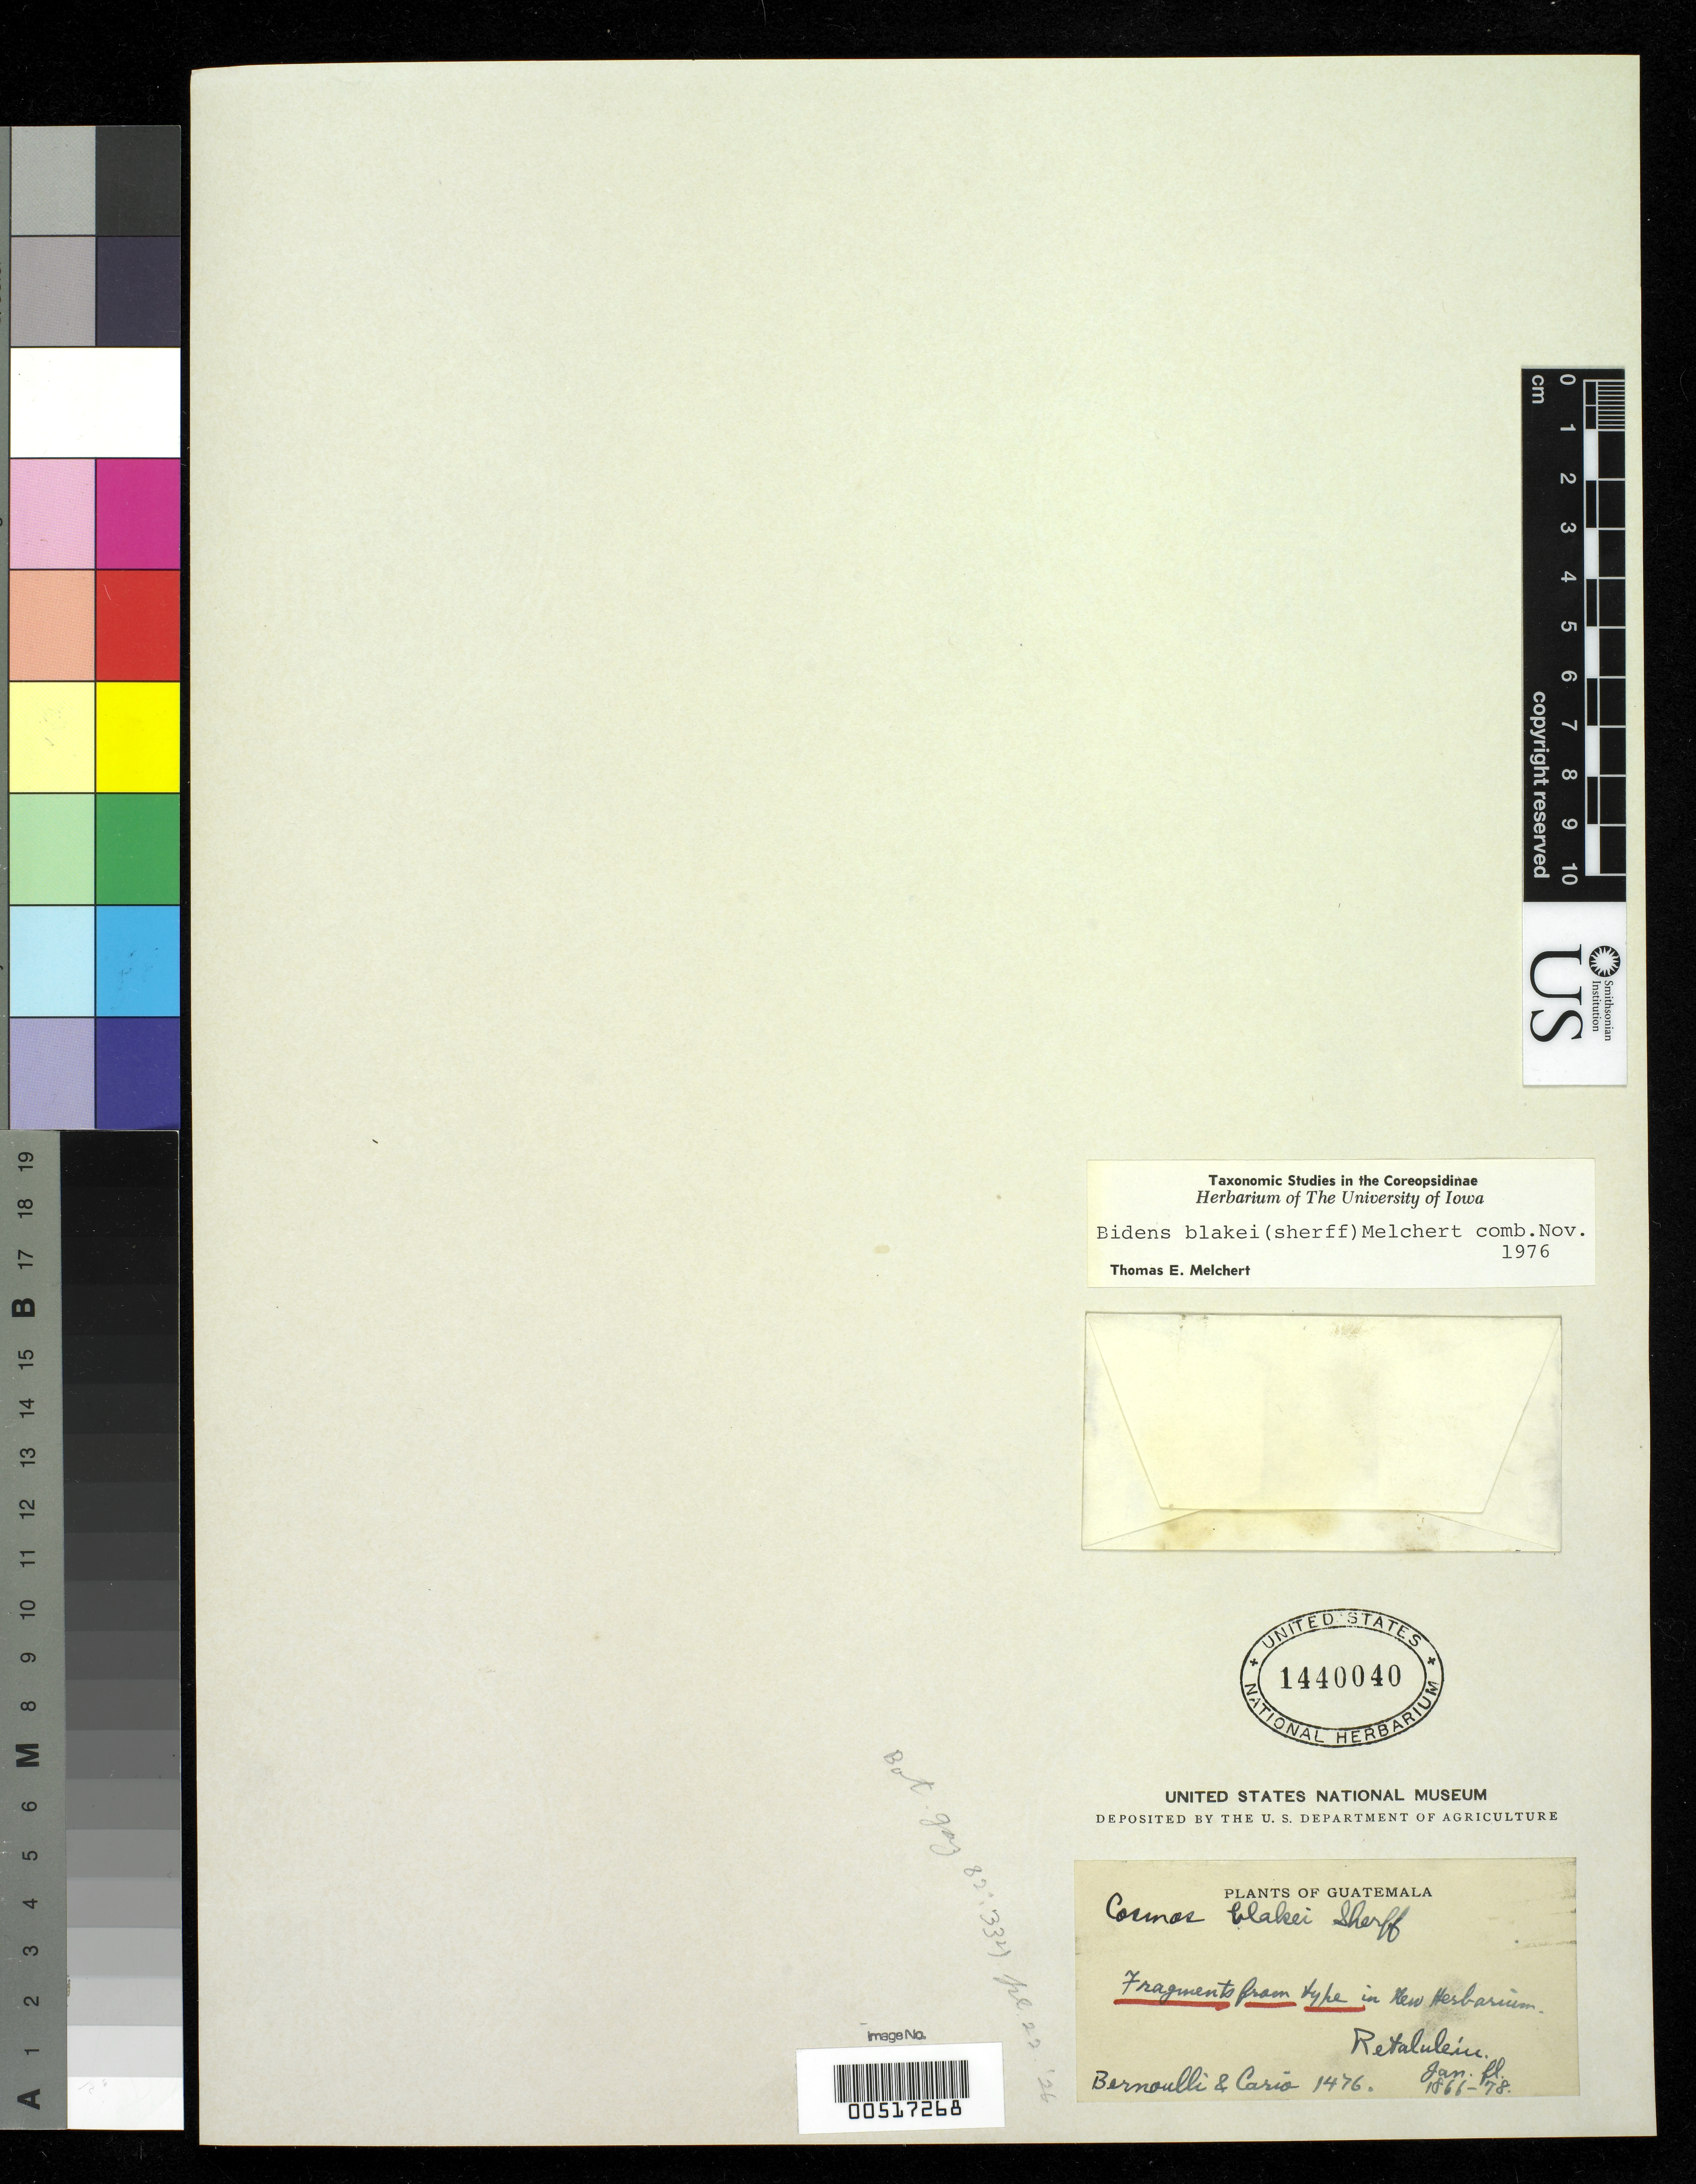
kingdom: Plantae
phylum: Tracheophyta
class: Magnoliopsida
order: Asterales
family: Asteraceae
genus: Cosmos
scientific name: Cosmos blakei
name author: Sherff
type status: Type Fragment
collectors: K. G. Bernoulli & O. Cario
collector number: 1476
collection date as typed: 1866 to -- --- 1878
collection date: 1866/1878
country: Guatemala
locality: Retaluleiu.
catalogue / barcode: US 1440040